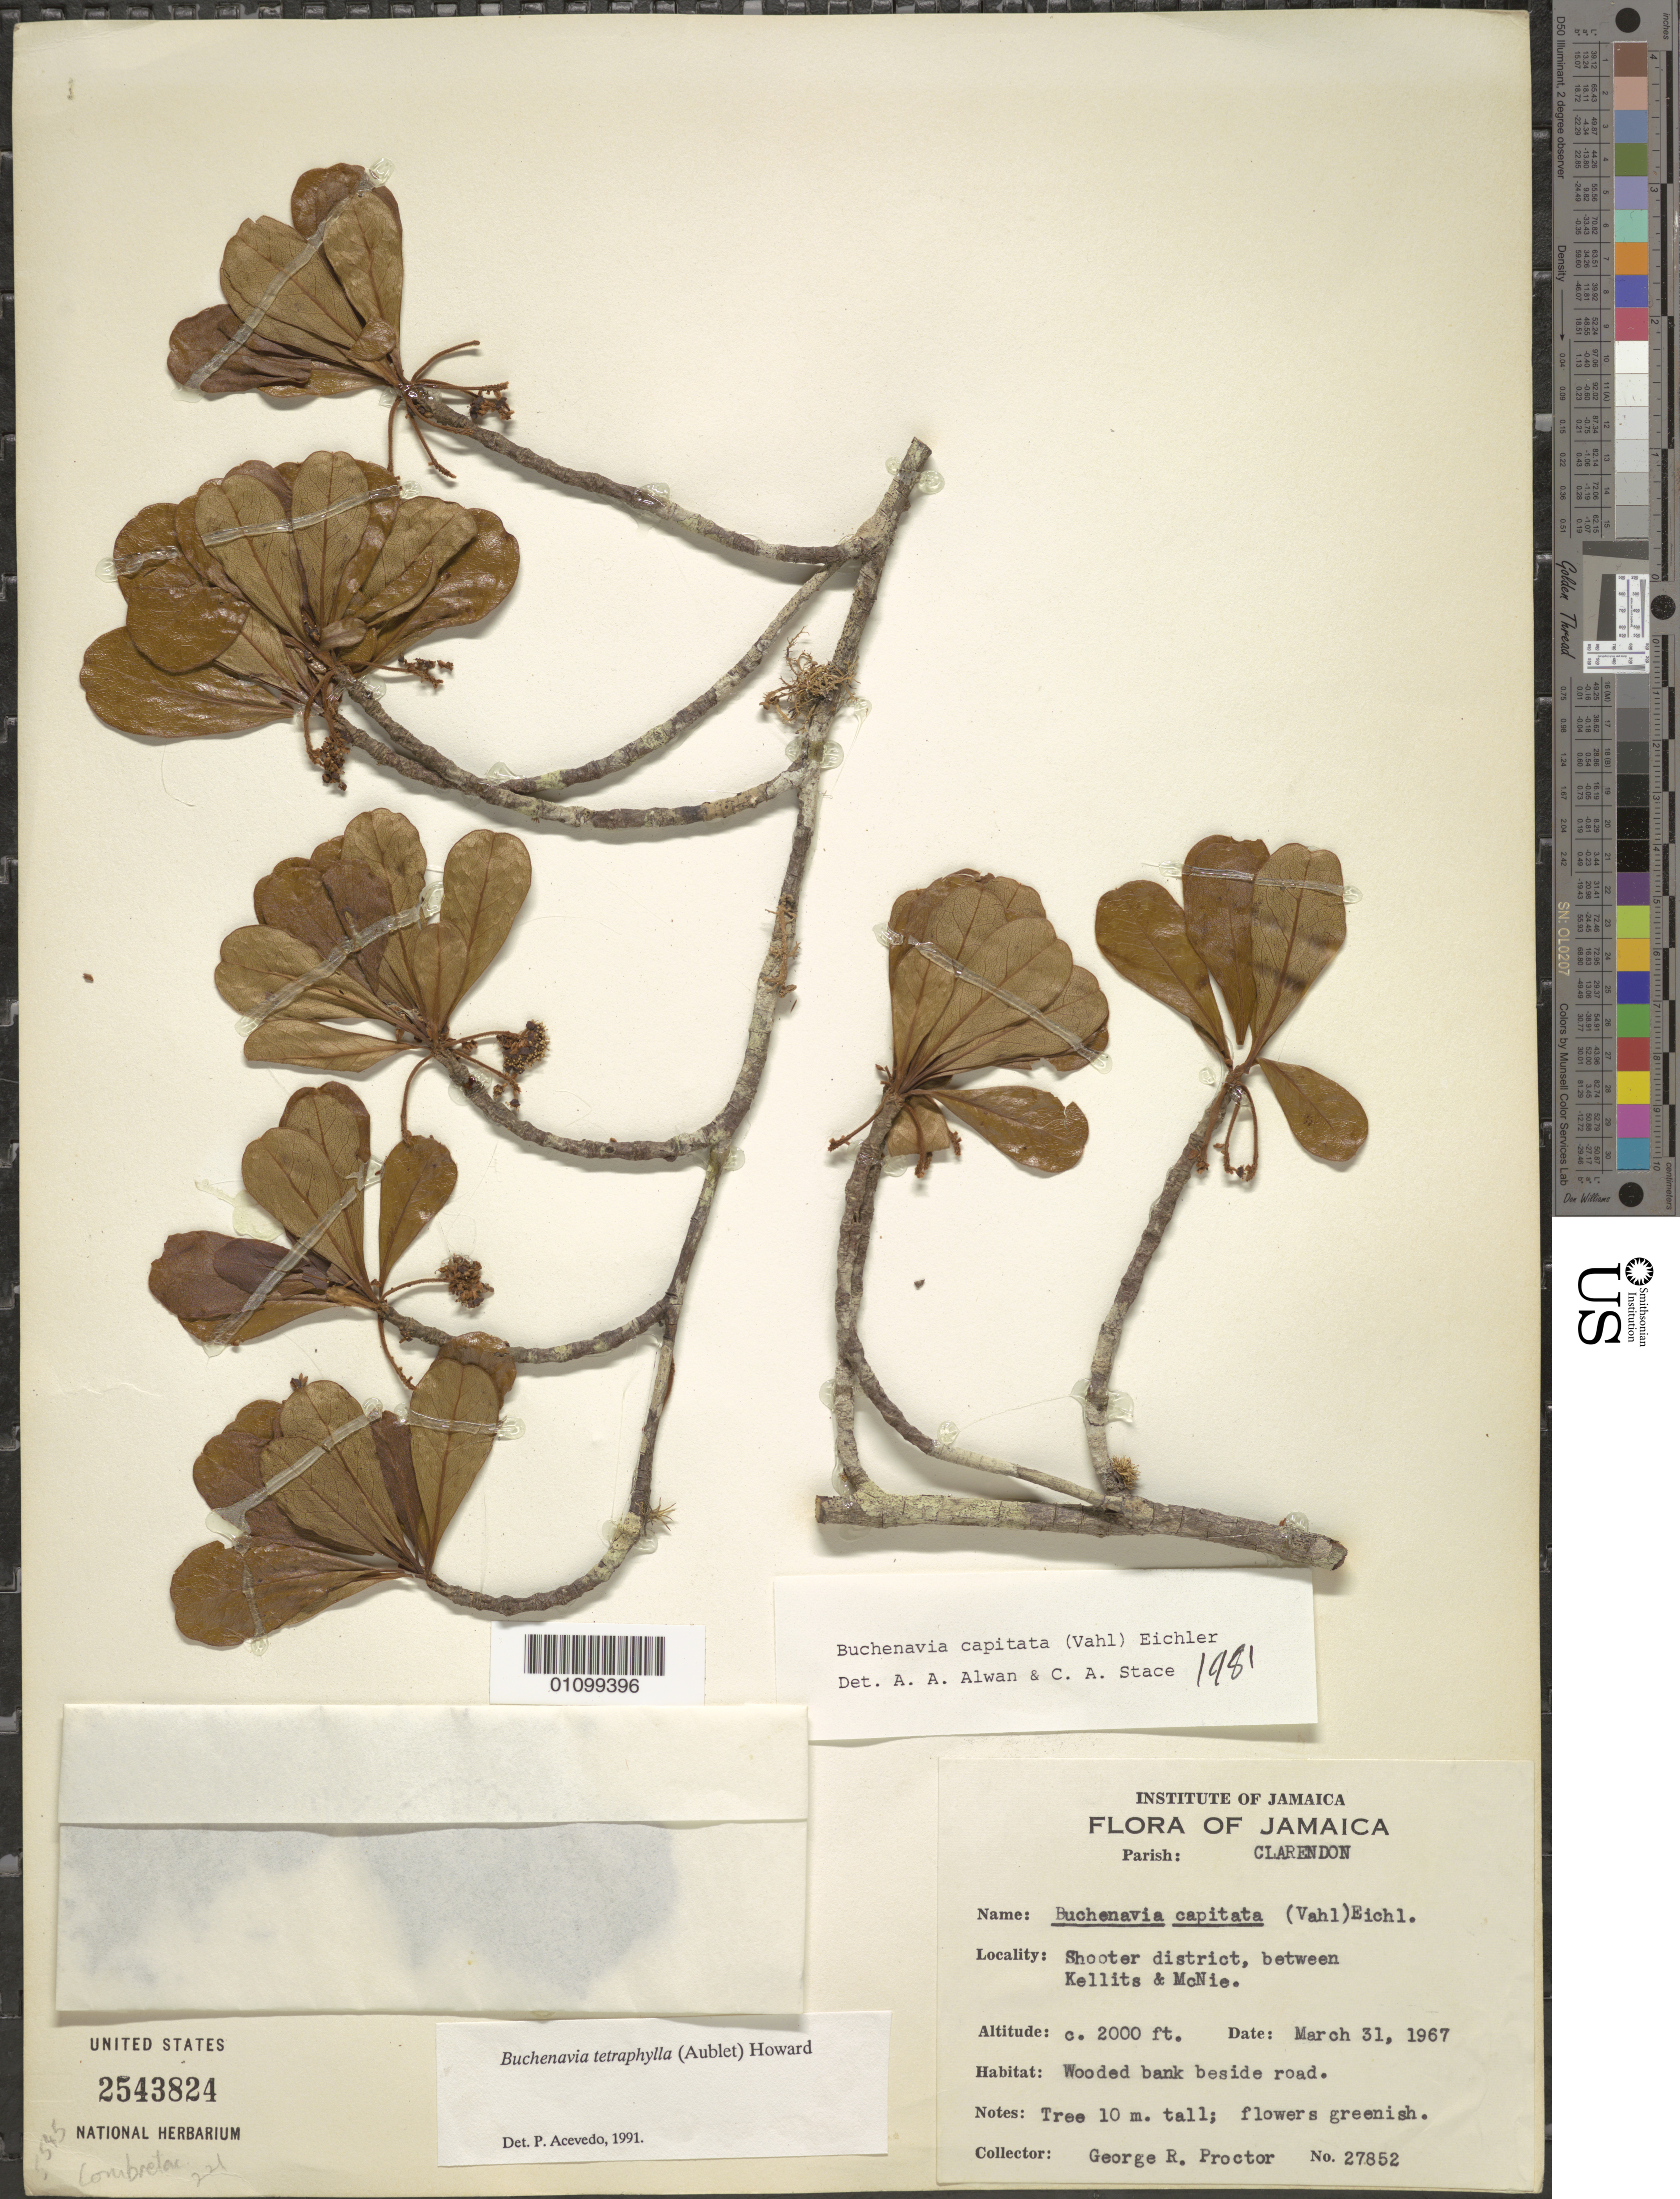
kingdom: Plantae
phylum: Tracheophyta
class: Magnoliopsida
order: Myrtales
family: Combretaceae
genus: Terminalia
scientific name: Terminalia tetraphylla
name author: (Aubl.) Gere & Boatwr.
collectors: G. R. Proctor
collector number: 27852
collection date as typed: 31 Mar 1967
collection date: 1967-03-31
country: Jamaica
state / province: Clarendon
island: Jamaica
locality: Shooter district, between Kellits and McNie. Wooded bank beside road.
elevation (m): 610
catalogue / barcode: US 2543824